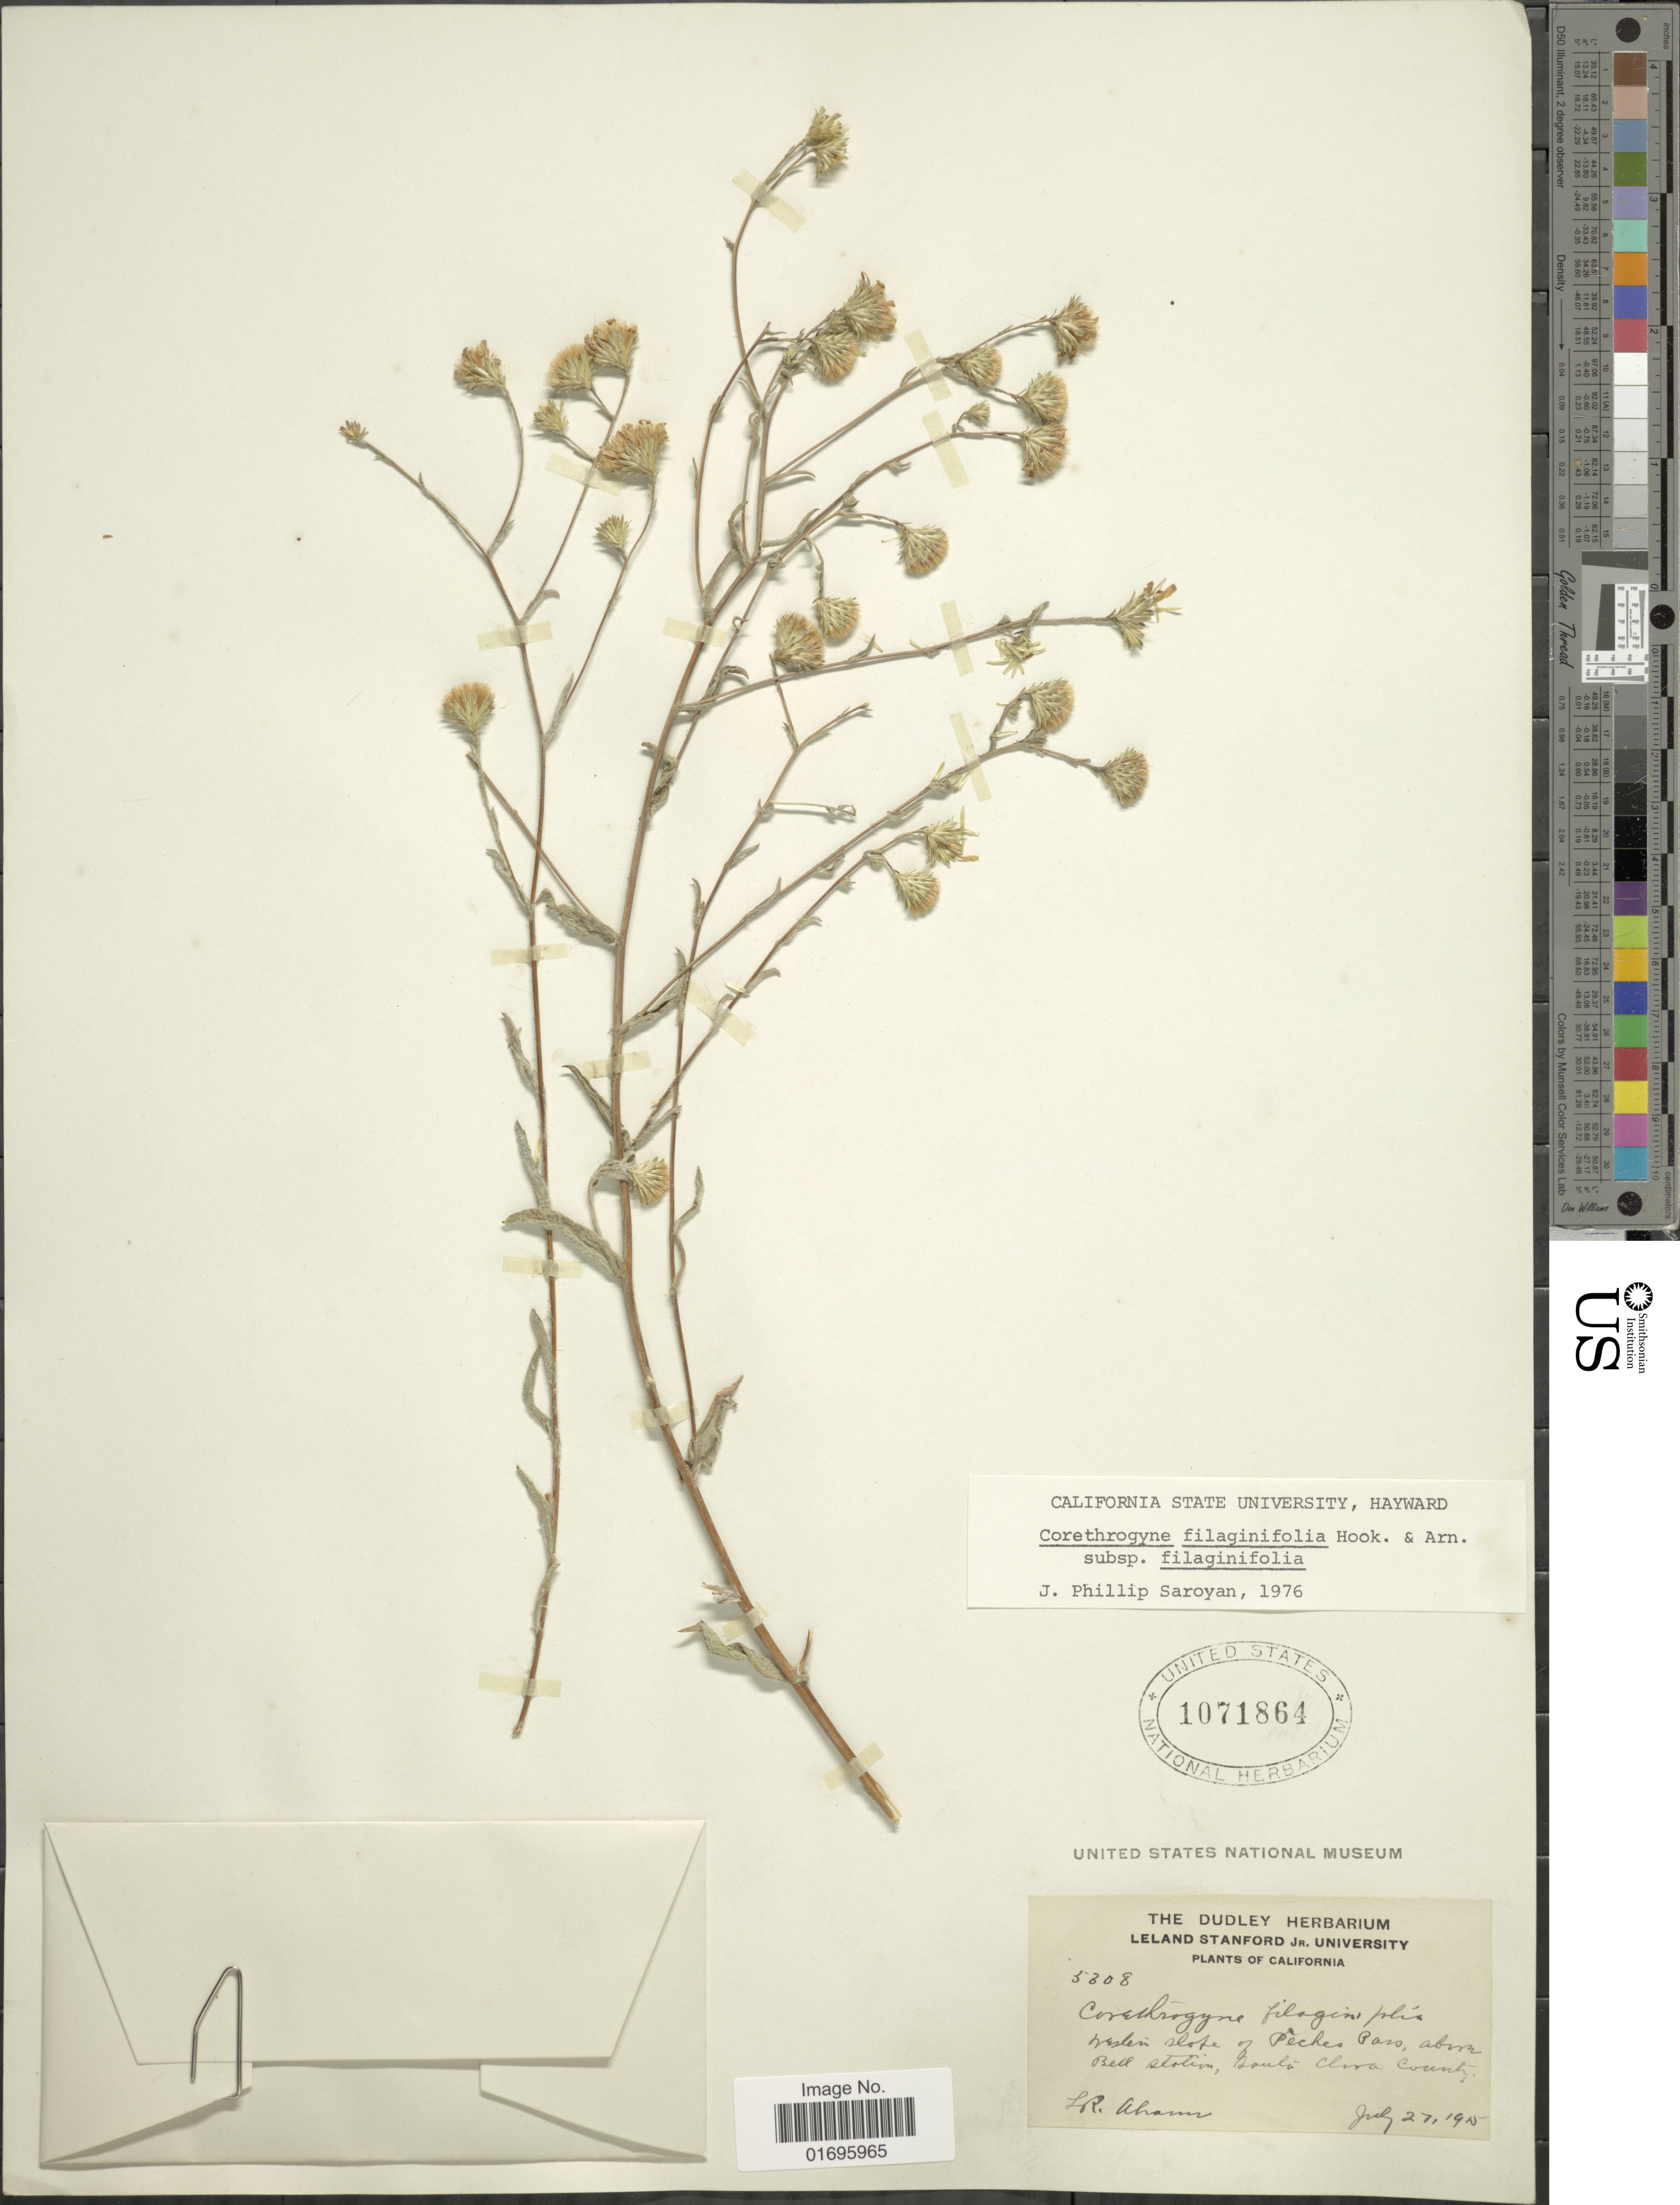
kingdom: Plantae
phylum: Tracheophyta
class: Magnoliopsida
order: Asterales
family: Asteraceae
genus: Corethrogyne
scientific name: Corethrogyne filaginifolia var. californica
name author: (DC.) Saroyan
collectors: L. Abrams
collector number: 5308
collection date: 1915-07-27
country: United States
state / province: California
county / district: Santa Clara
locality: Western slope of Peches Pass, above Bell station,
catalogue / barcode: US 1071864